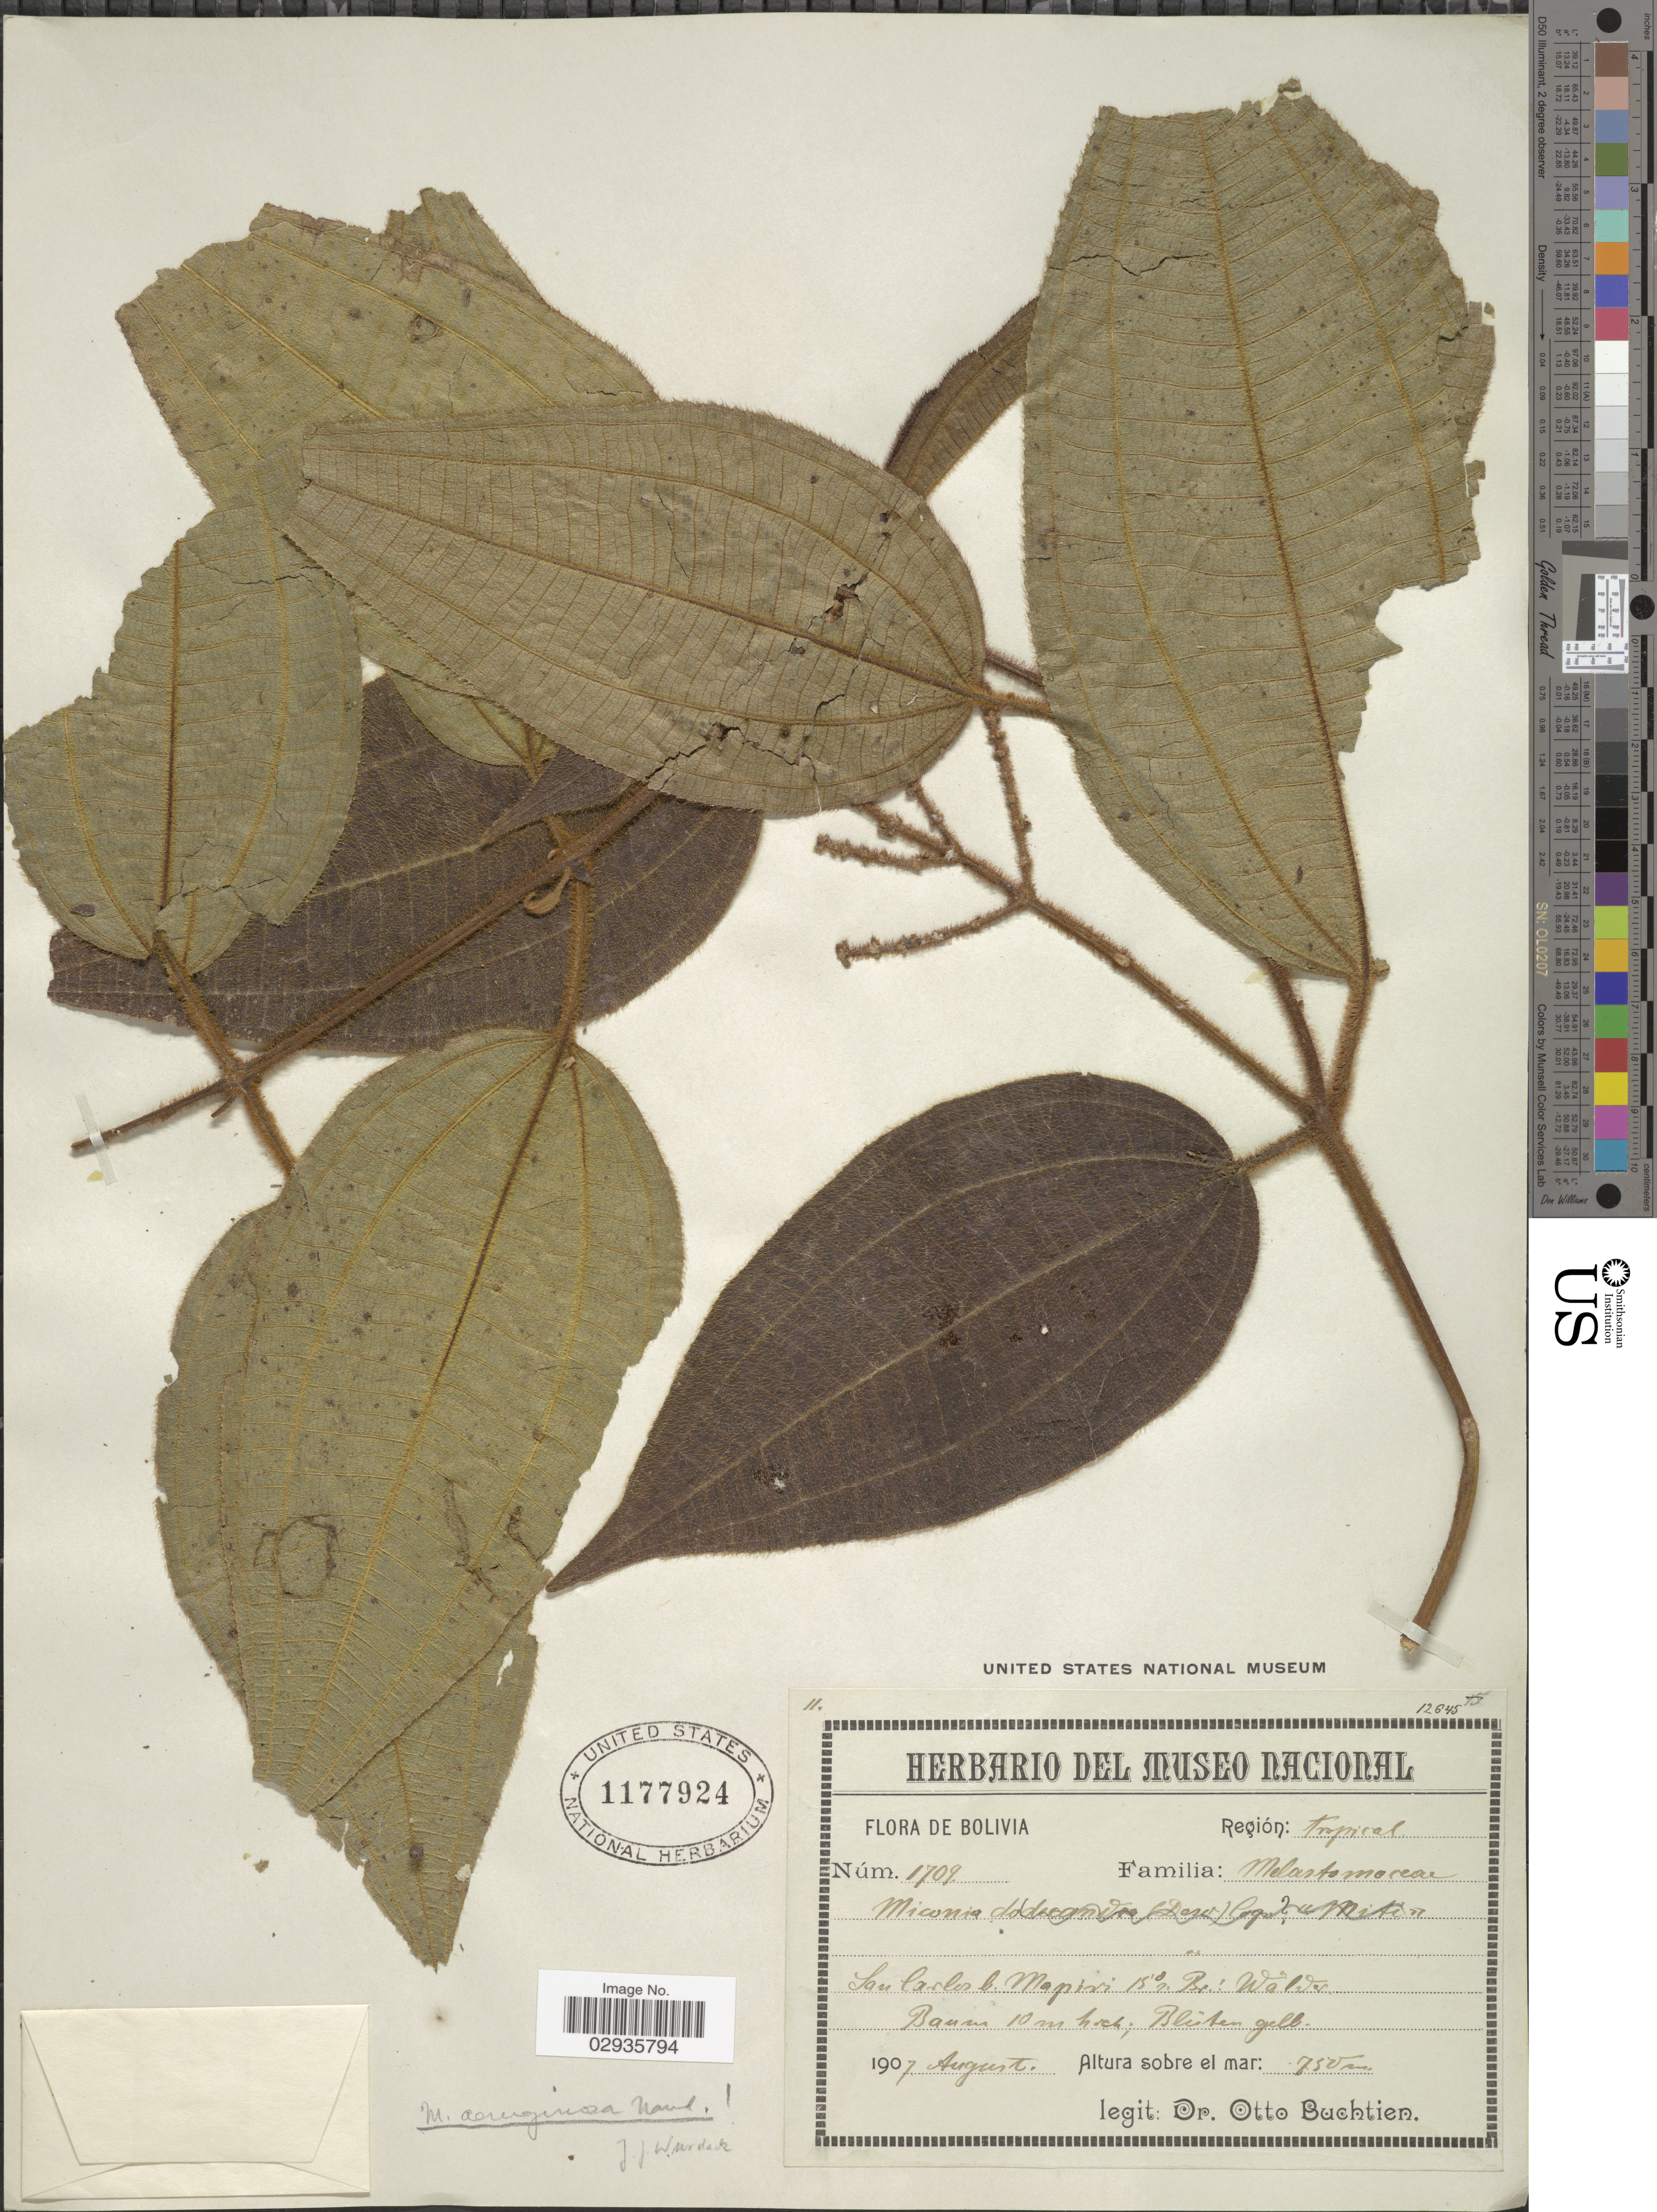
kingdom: Plantae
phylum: Tracheophyta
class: Magnoliopsida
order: Myrtales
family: Melastomataceae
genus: Miconia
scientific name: Miconia aeruginosa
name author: Naudin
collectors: O. Buchtien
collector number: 1709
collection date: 1907-08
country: Bolivia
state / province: La Paz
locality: San Carlos b. Mapiri 15°n Br. Walder Baum.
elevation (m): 750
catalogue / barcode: US 1177924